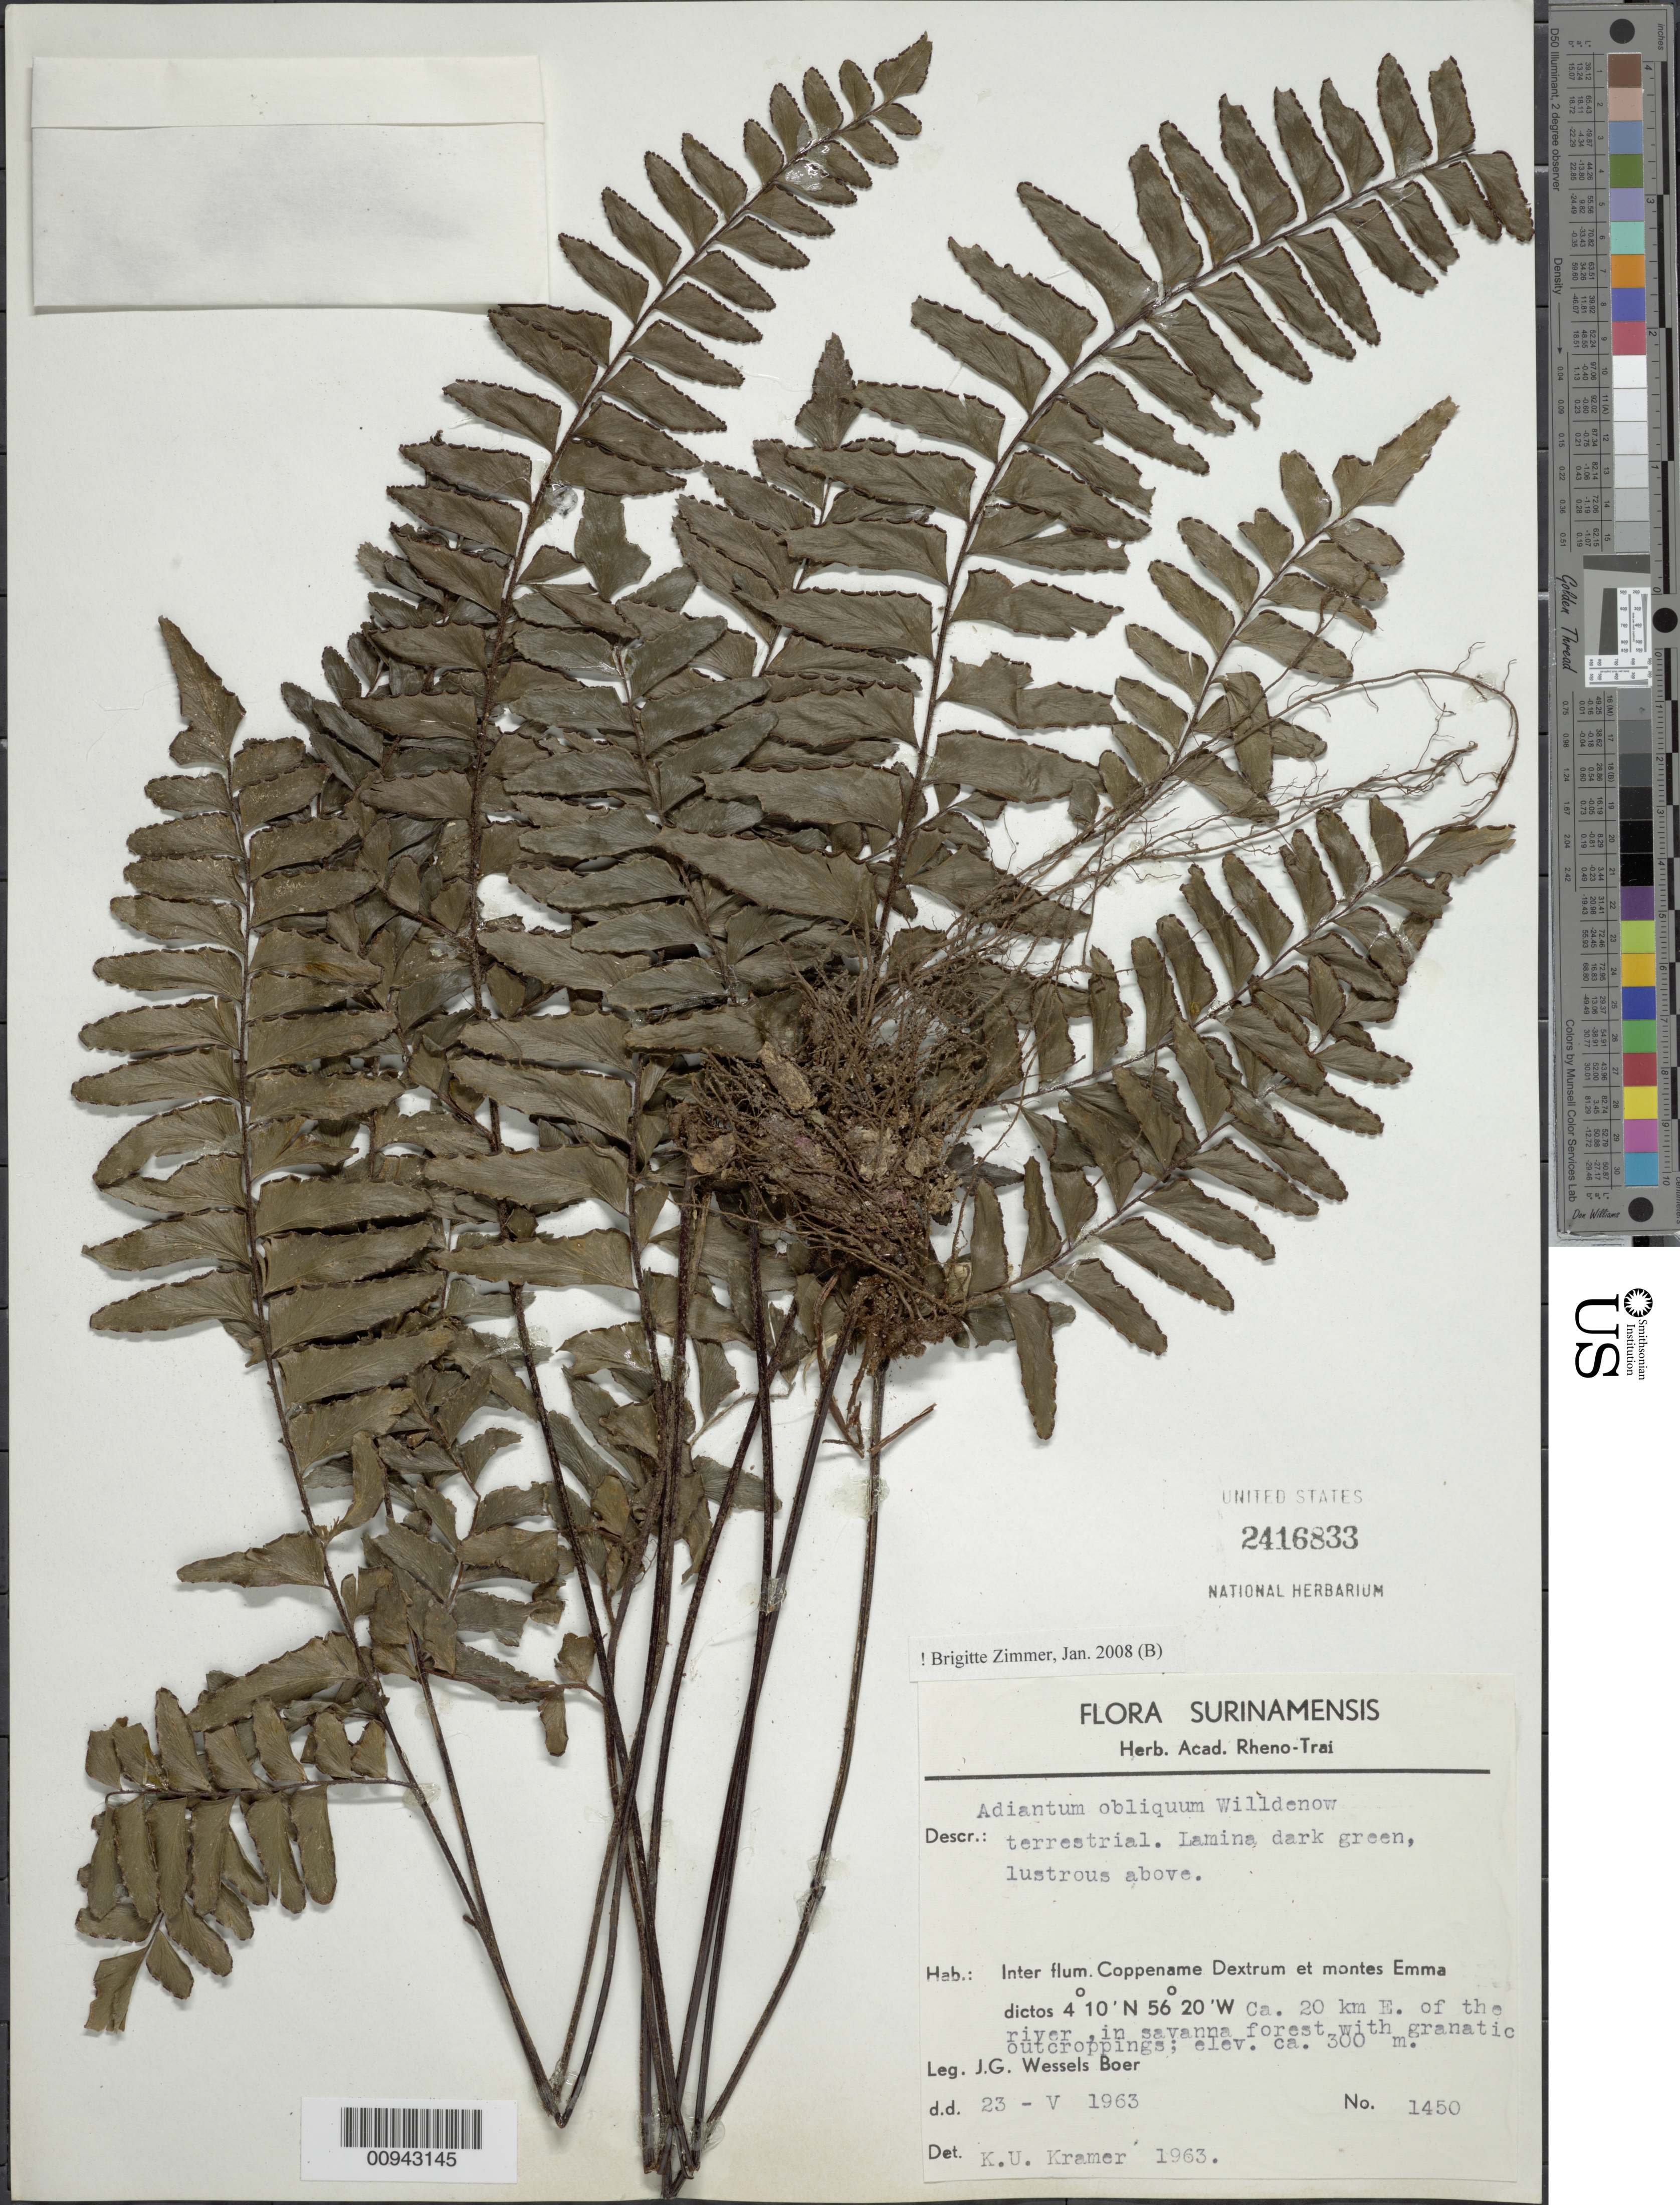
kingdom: Plantae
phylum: Tracheophyta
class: Polypodiopsida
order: Polypodiales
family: Pteridaceae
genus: Adiantum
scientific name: Adiantum obliquum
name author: Willd.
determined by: Zimmer, B.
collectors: J. G. Wessels Boer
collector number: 1450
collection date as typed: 23-May-63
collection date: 1963-05-23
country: Suriname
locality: Coppename Dextrum inter flum. et montes Emma; ca 20 km E of the river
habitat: Savanna forest with granitic outcroppings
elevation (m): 300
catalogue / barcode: US 2416833